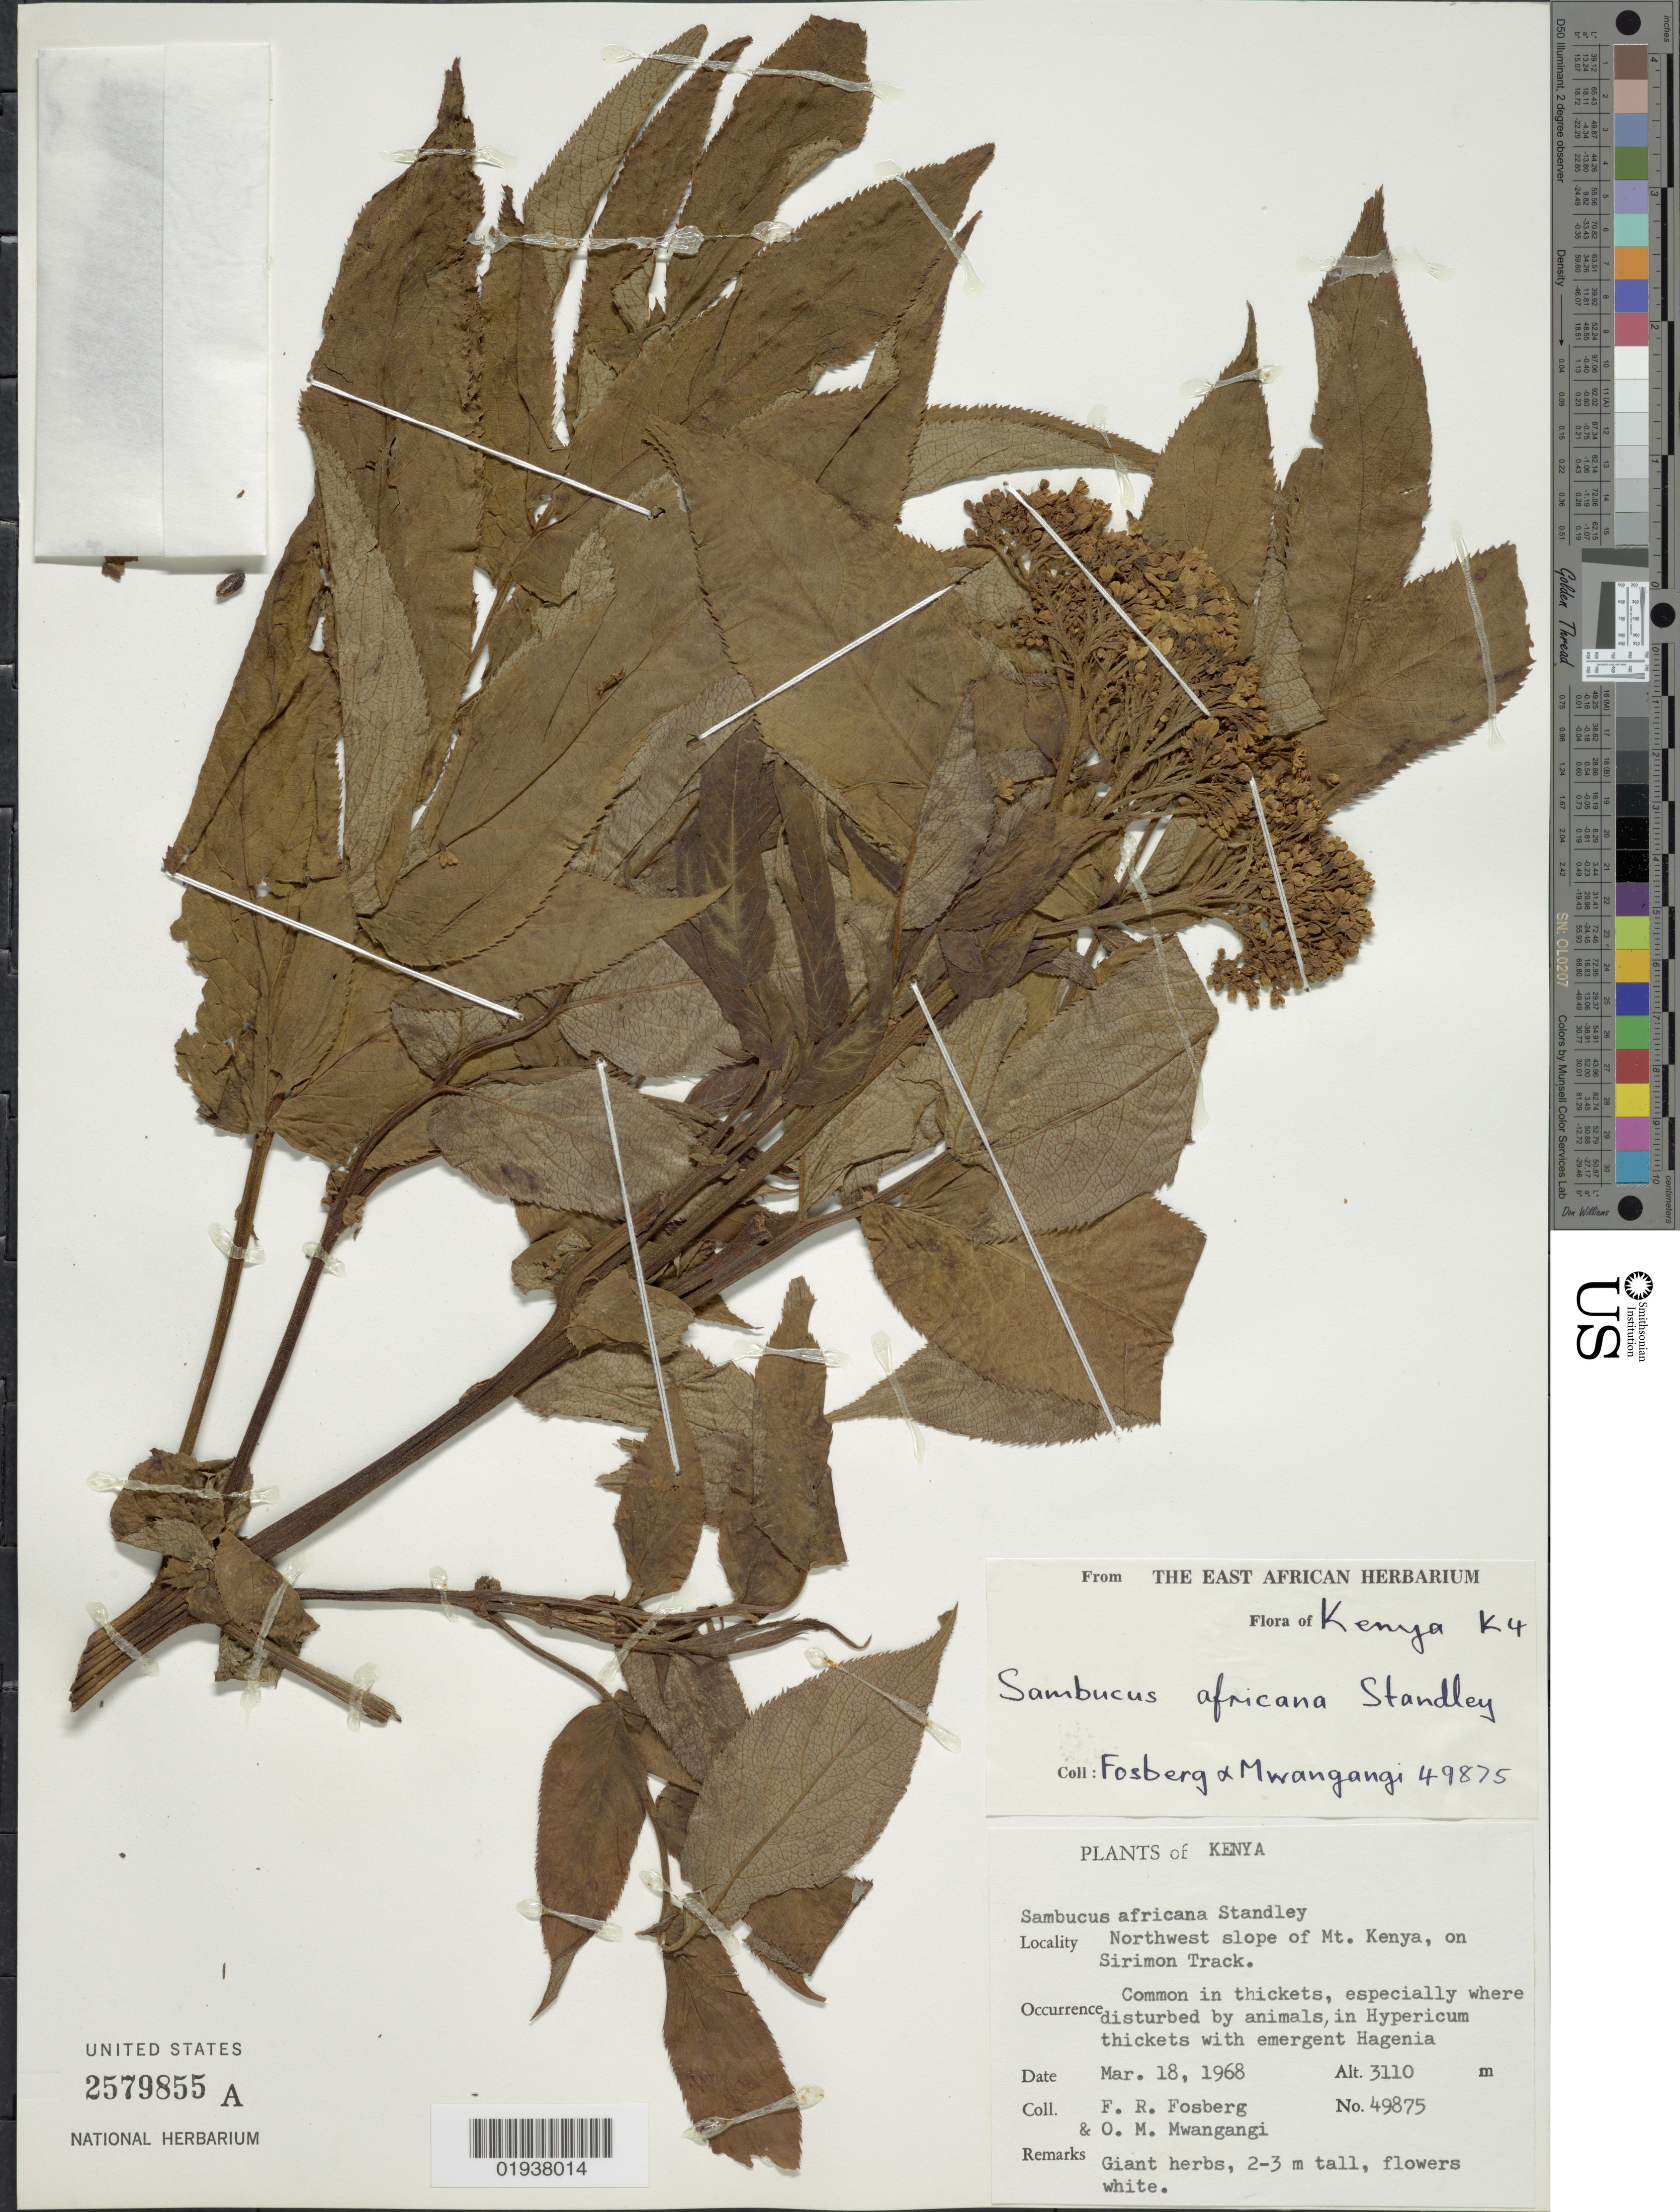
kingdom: Plantae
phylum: Tracheophyta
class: Magnoliopsida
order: Dipsacales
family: Viburnaceae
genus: Sambucus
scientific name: Sambucus ebulus subsp. africana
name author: (Engl.) Bolli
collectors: F. R. Fosberg & O. M. Mwangangi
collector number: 49875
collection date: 1968-03-18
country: Kenya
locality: K4, Northwest slope of Mt. Kenya, on Sirimon Track.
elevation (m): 3110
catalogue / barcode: US 2579855A